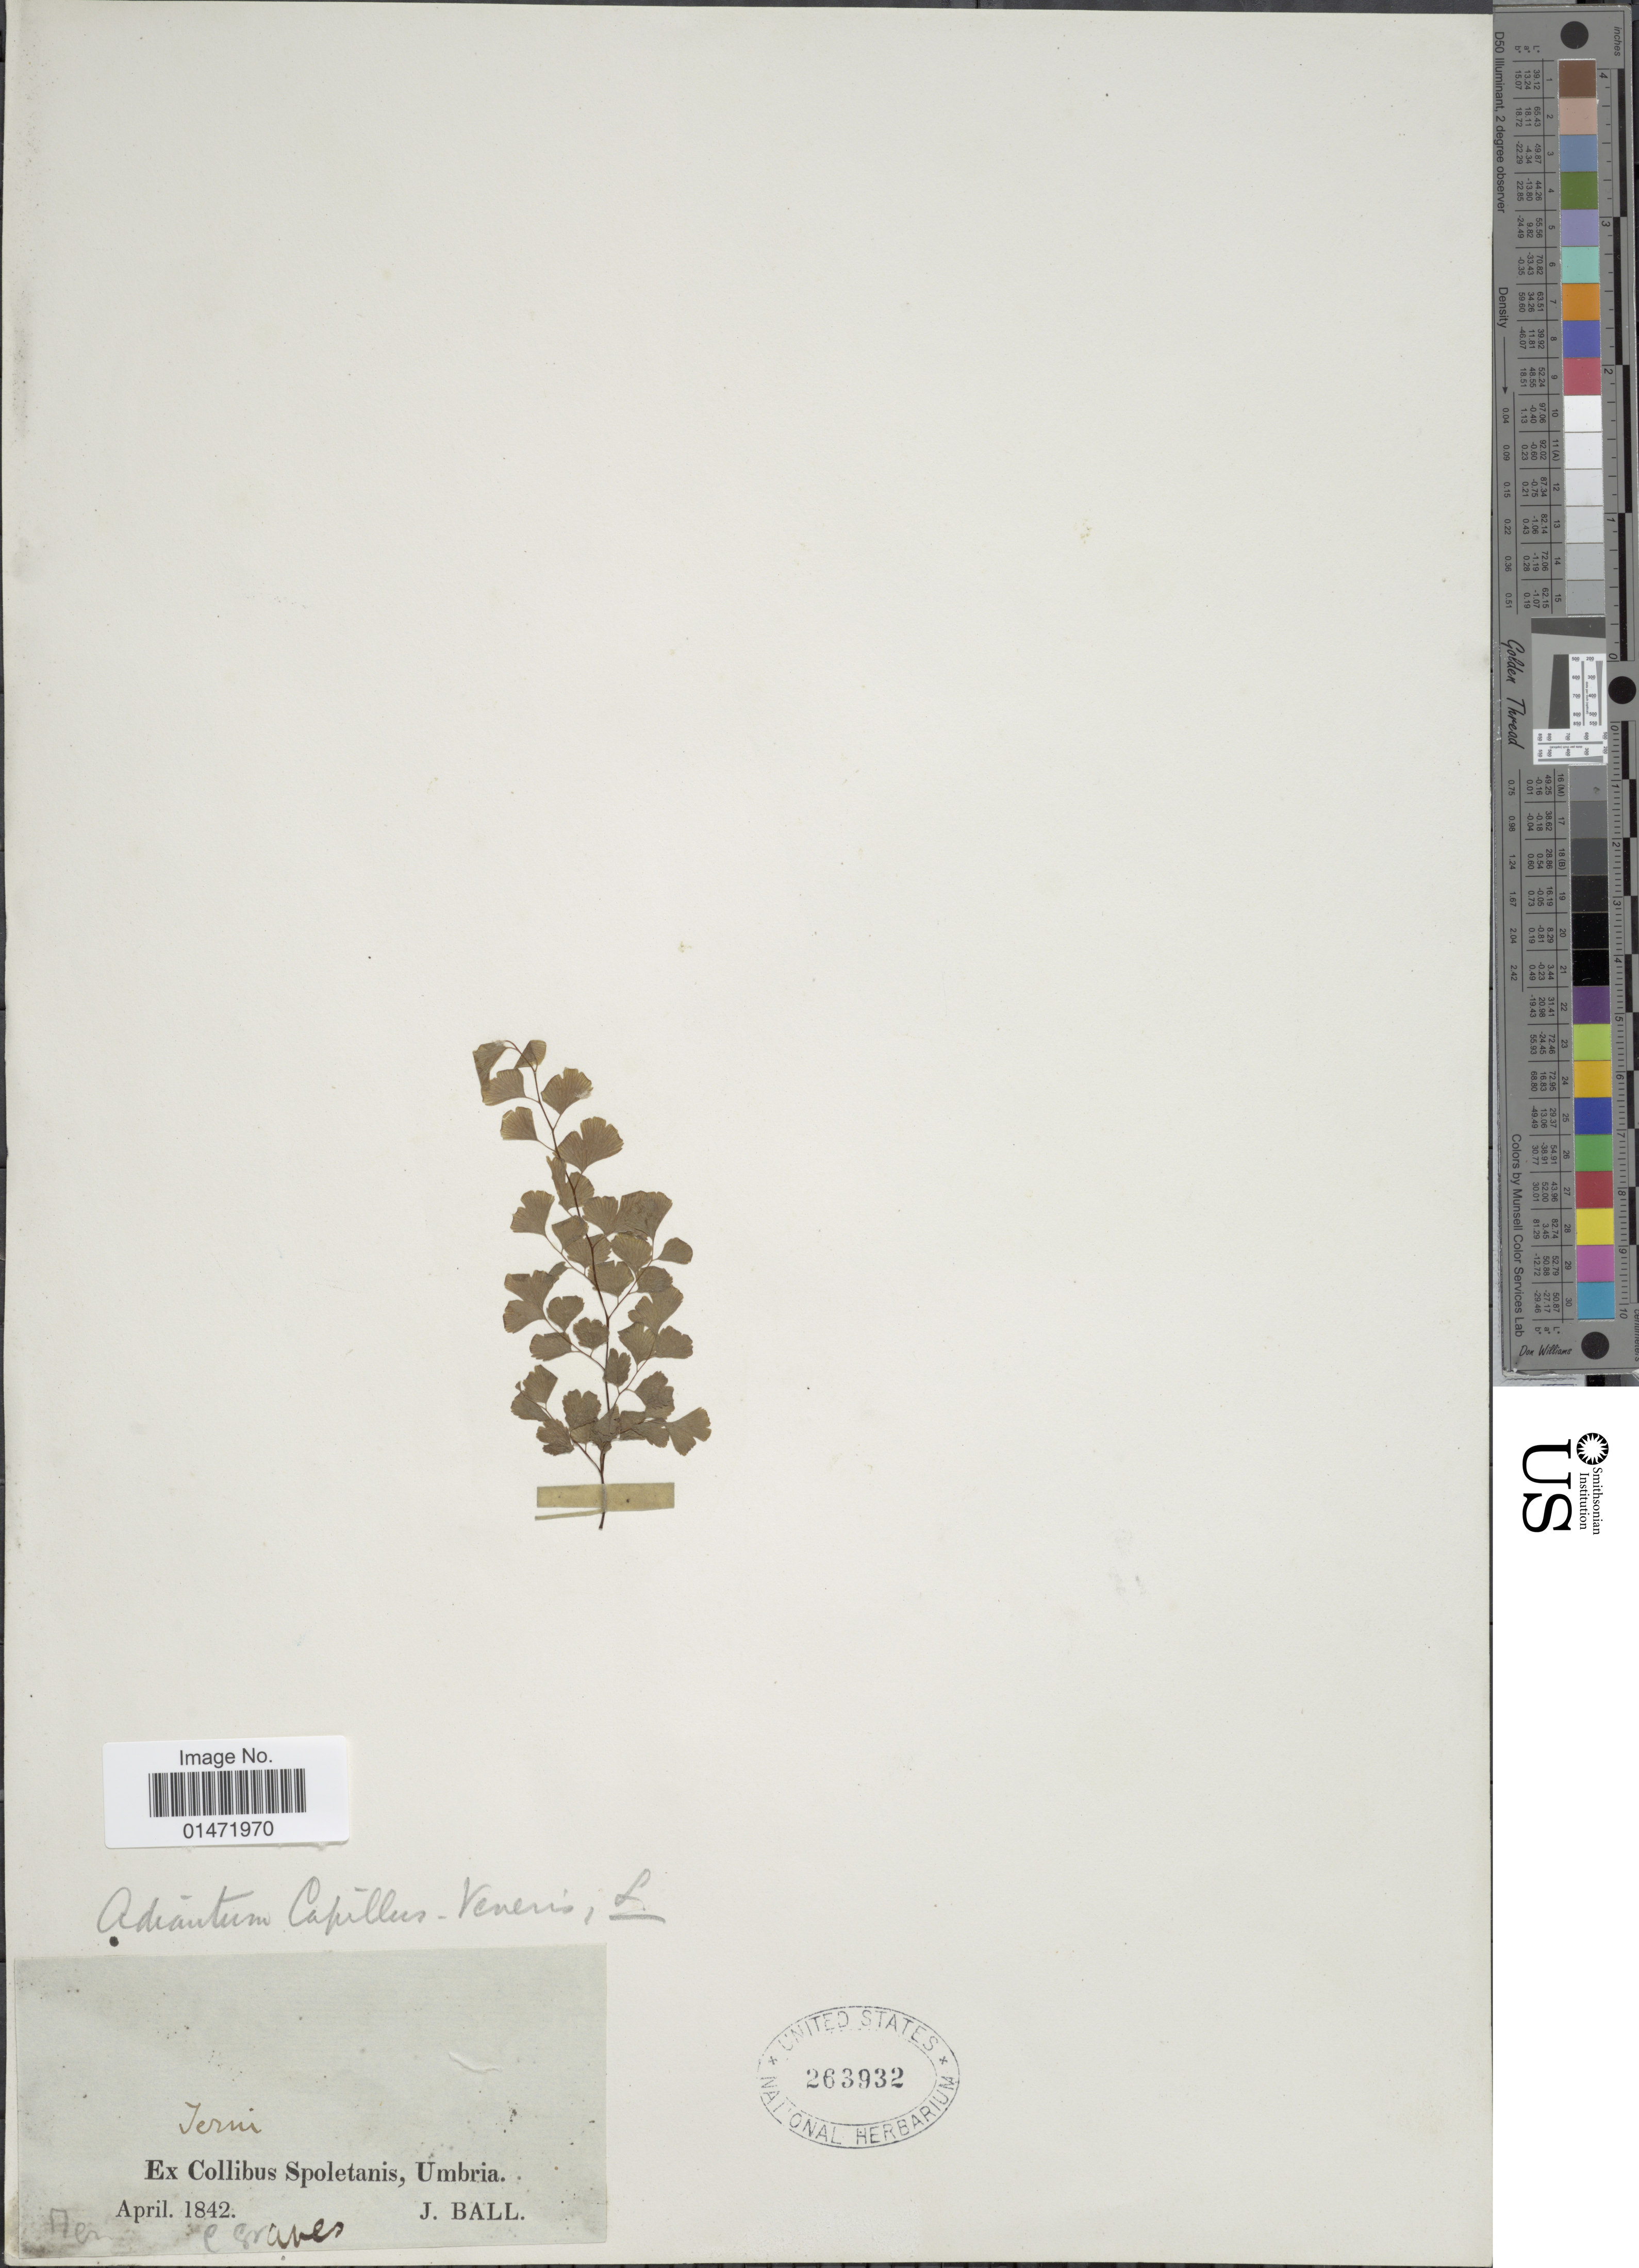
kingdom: Plantae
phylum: Tracheophyta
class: Polypodiopsida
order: Polypodiales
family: Pteridaceae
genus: Adiantum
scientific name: Adiantum capillus-veneris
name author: L.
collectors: J. Ball & C. Graves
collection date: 1842-04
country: Italy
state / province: Umbria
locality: Jerni, ex Collibus Spoletanis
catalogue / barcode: US 263932